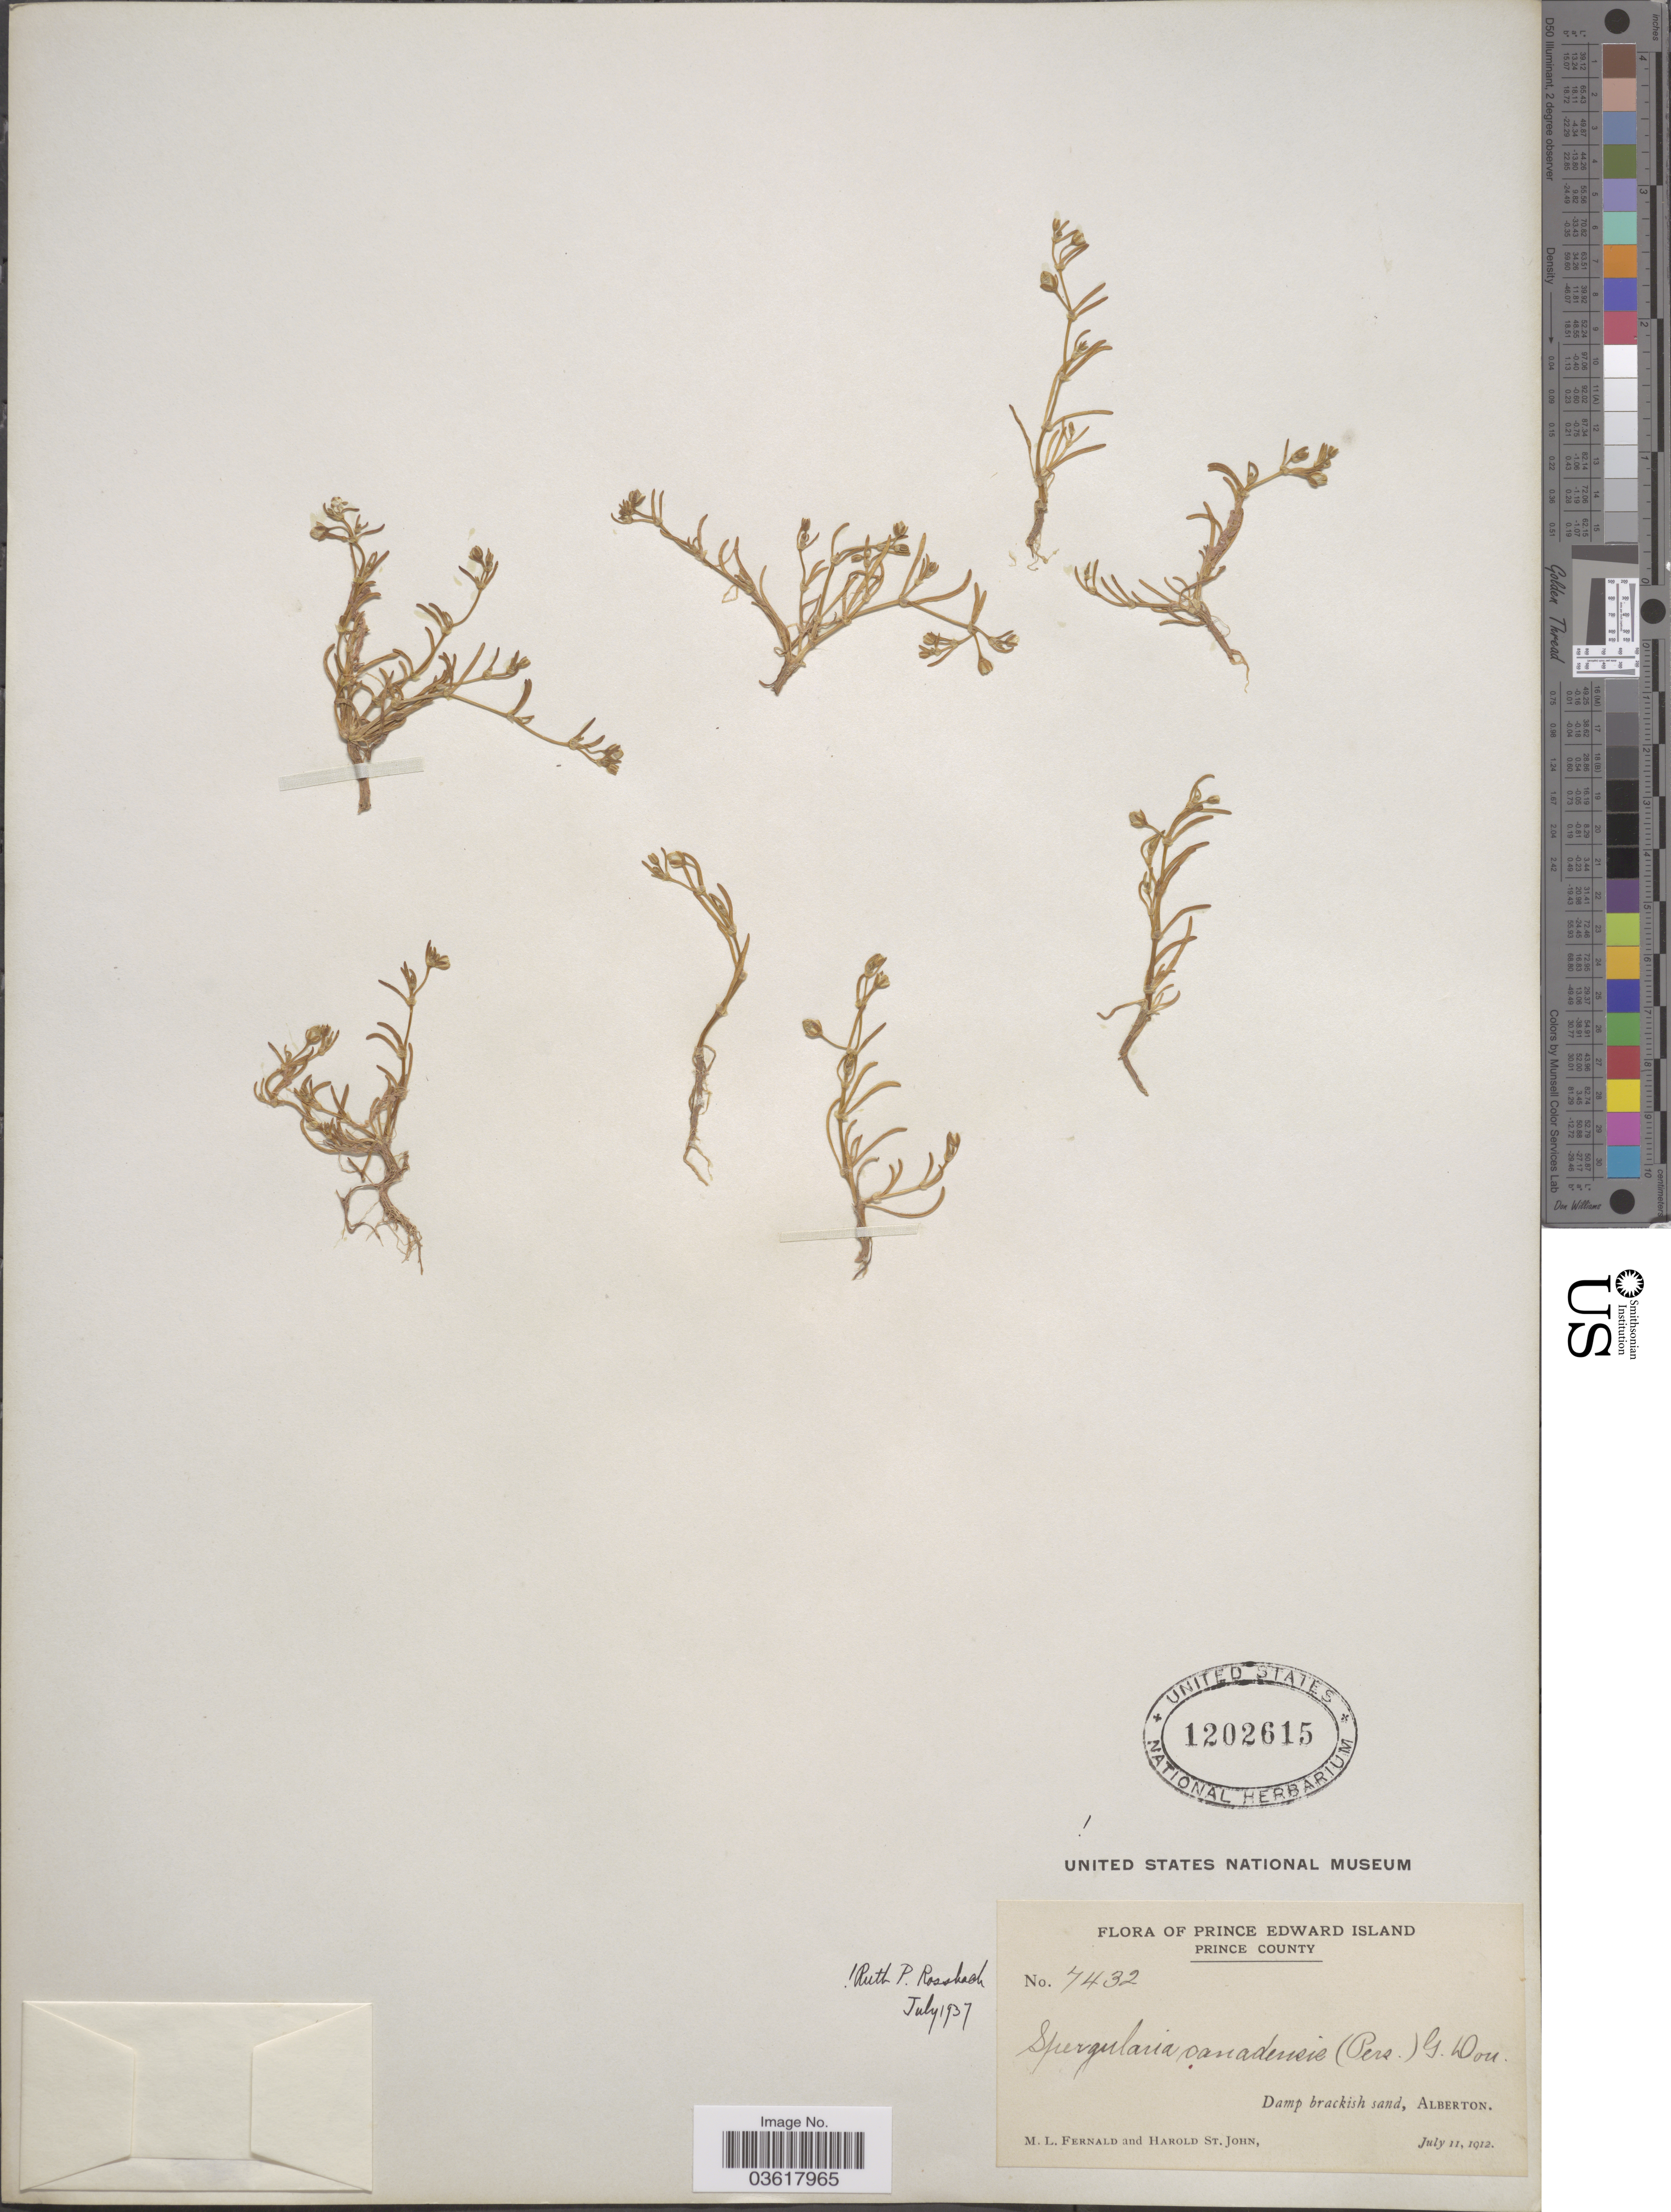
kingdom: Plantae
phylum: Tracheophyta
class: Magnoliopsida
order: Caryophyllales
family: Caryophyllaceae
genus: Spergularia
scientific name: Spergularia canadensis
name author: (Pers.) G. Don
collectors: M. L. Fernald & H. St. John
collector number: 7432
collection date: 1912-07-11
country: Canada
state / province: Prince Edward Island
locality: Prince County. Alberton.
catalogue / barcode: US 1202615